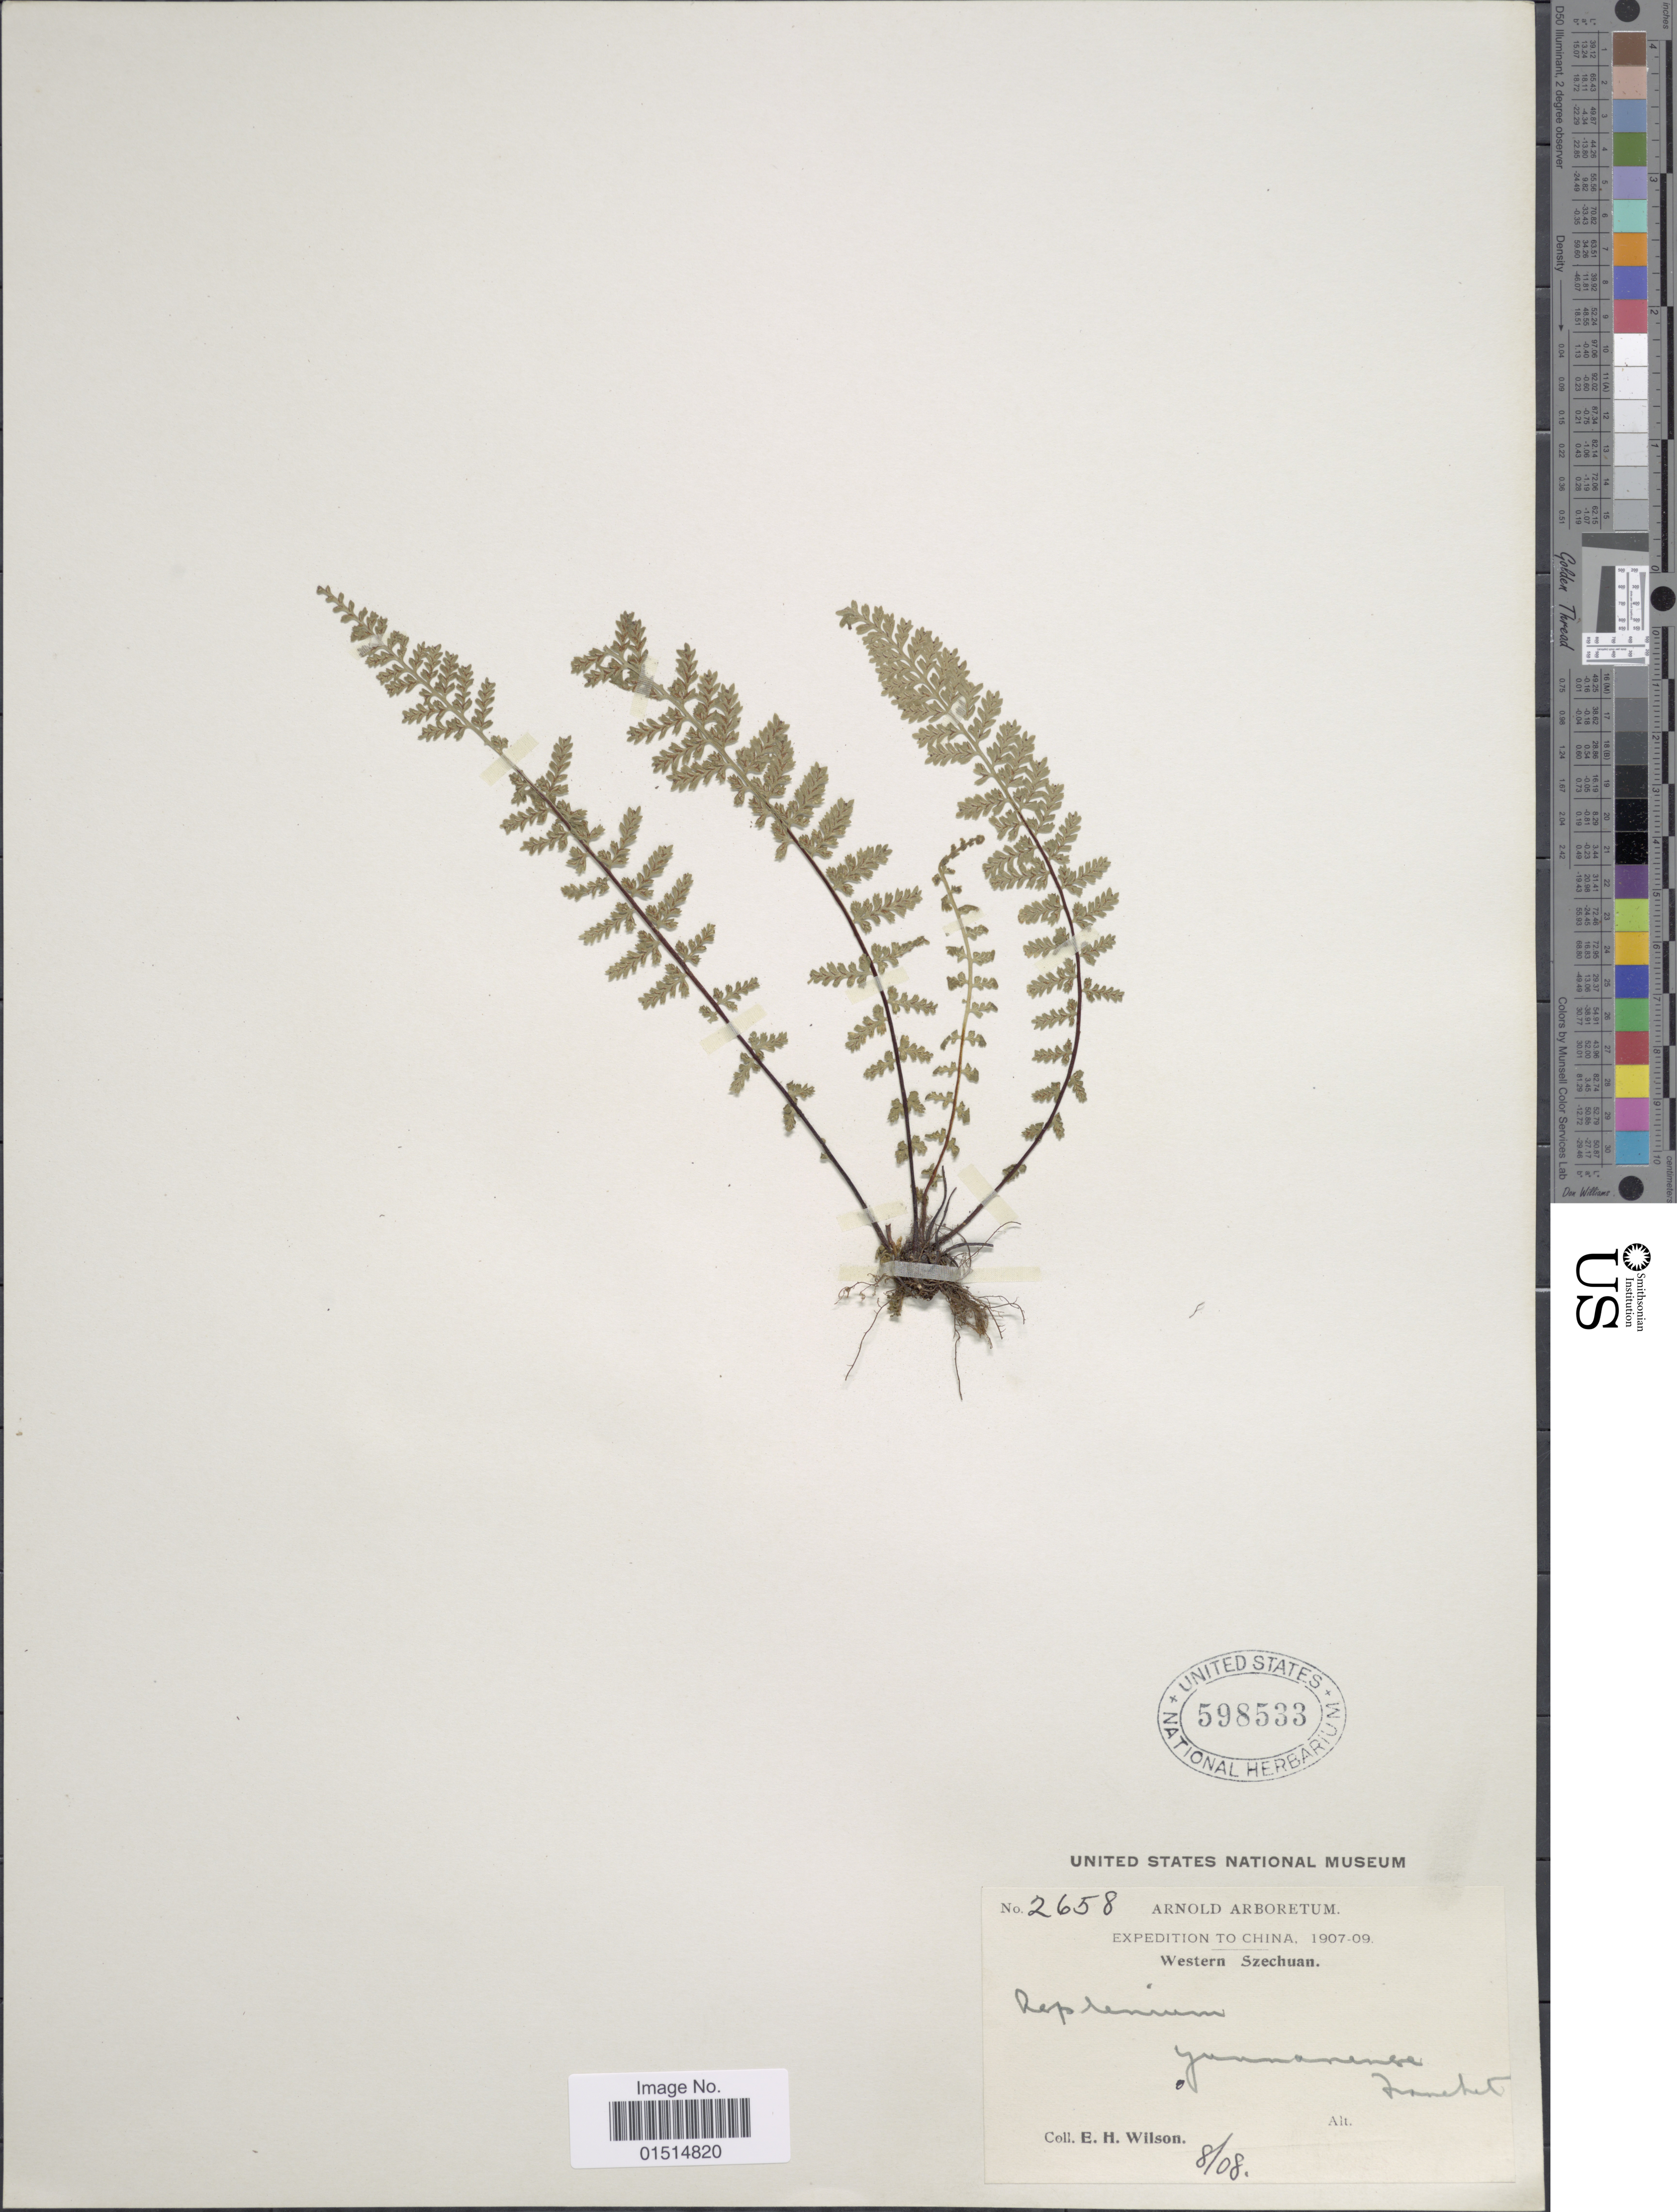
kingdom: Plantae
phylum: Tracheophyta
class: Polypodiopsida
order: Polypodiales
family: Aspleniaceae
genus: Asplenium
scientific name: Asplenium exiguum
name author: Bedd.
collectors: E. Wilson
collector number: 2658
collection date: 1908-08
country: China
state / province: Sichuan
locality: Western Szechuan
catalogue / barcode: US 598533